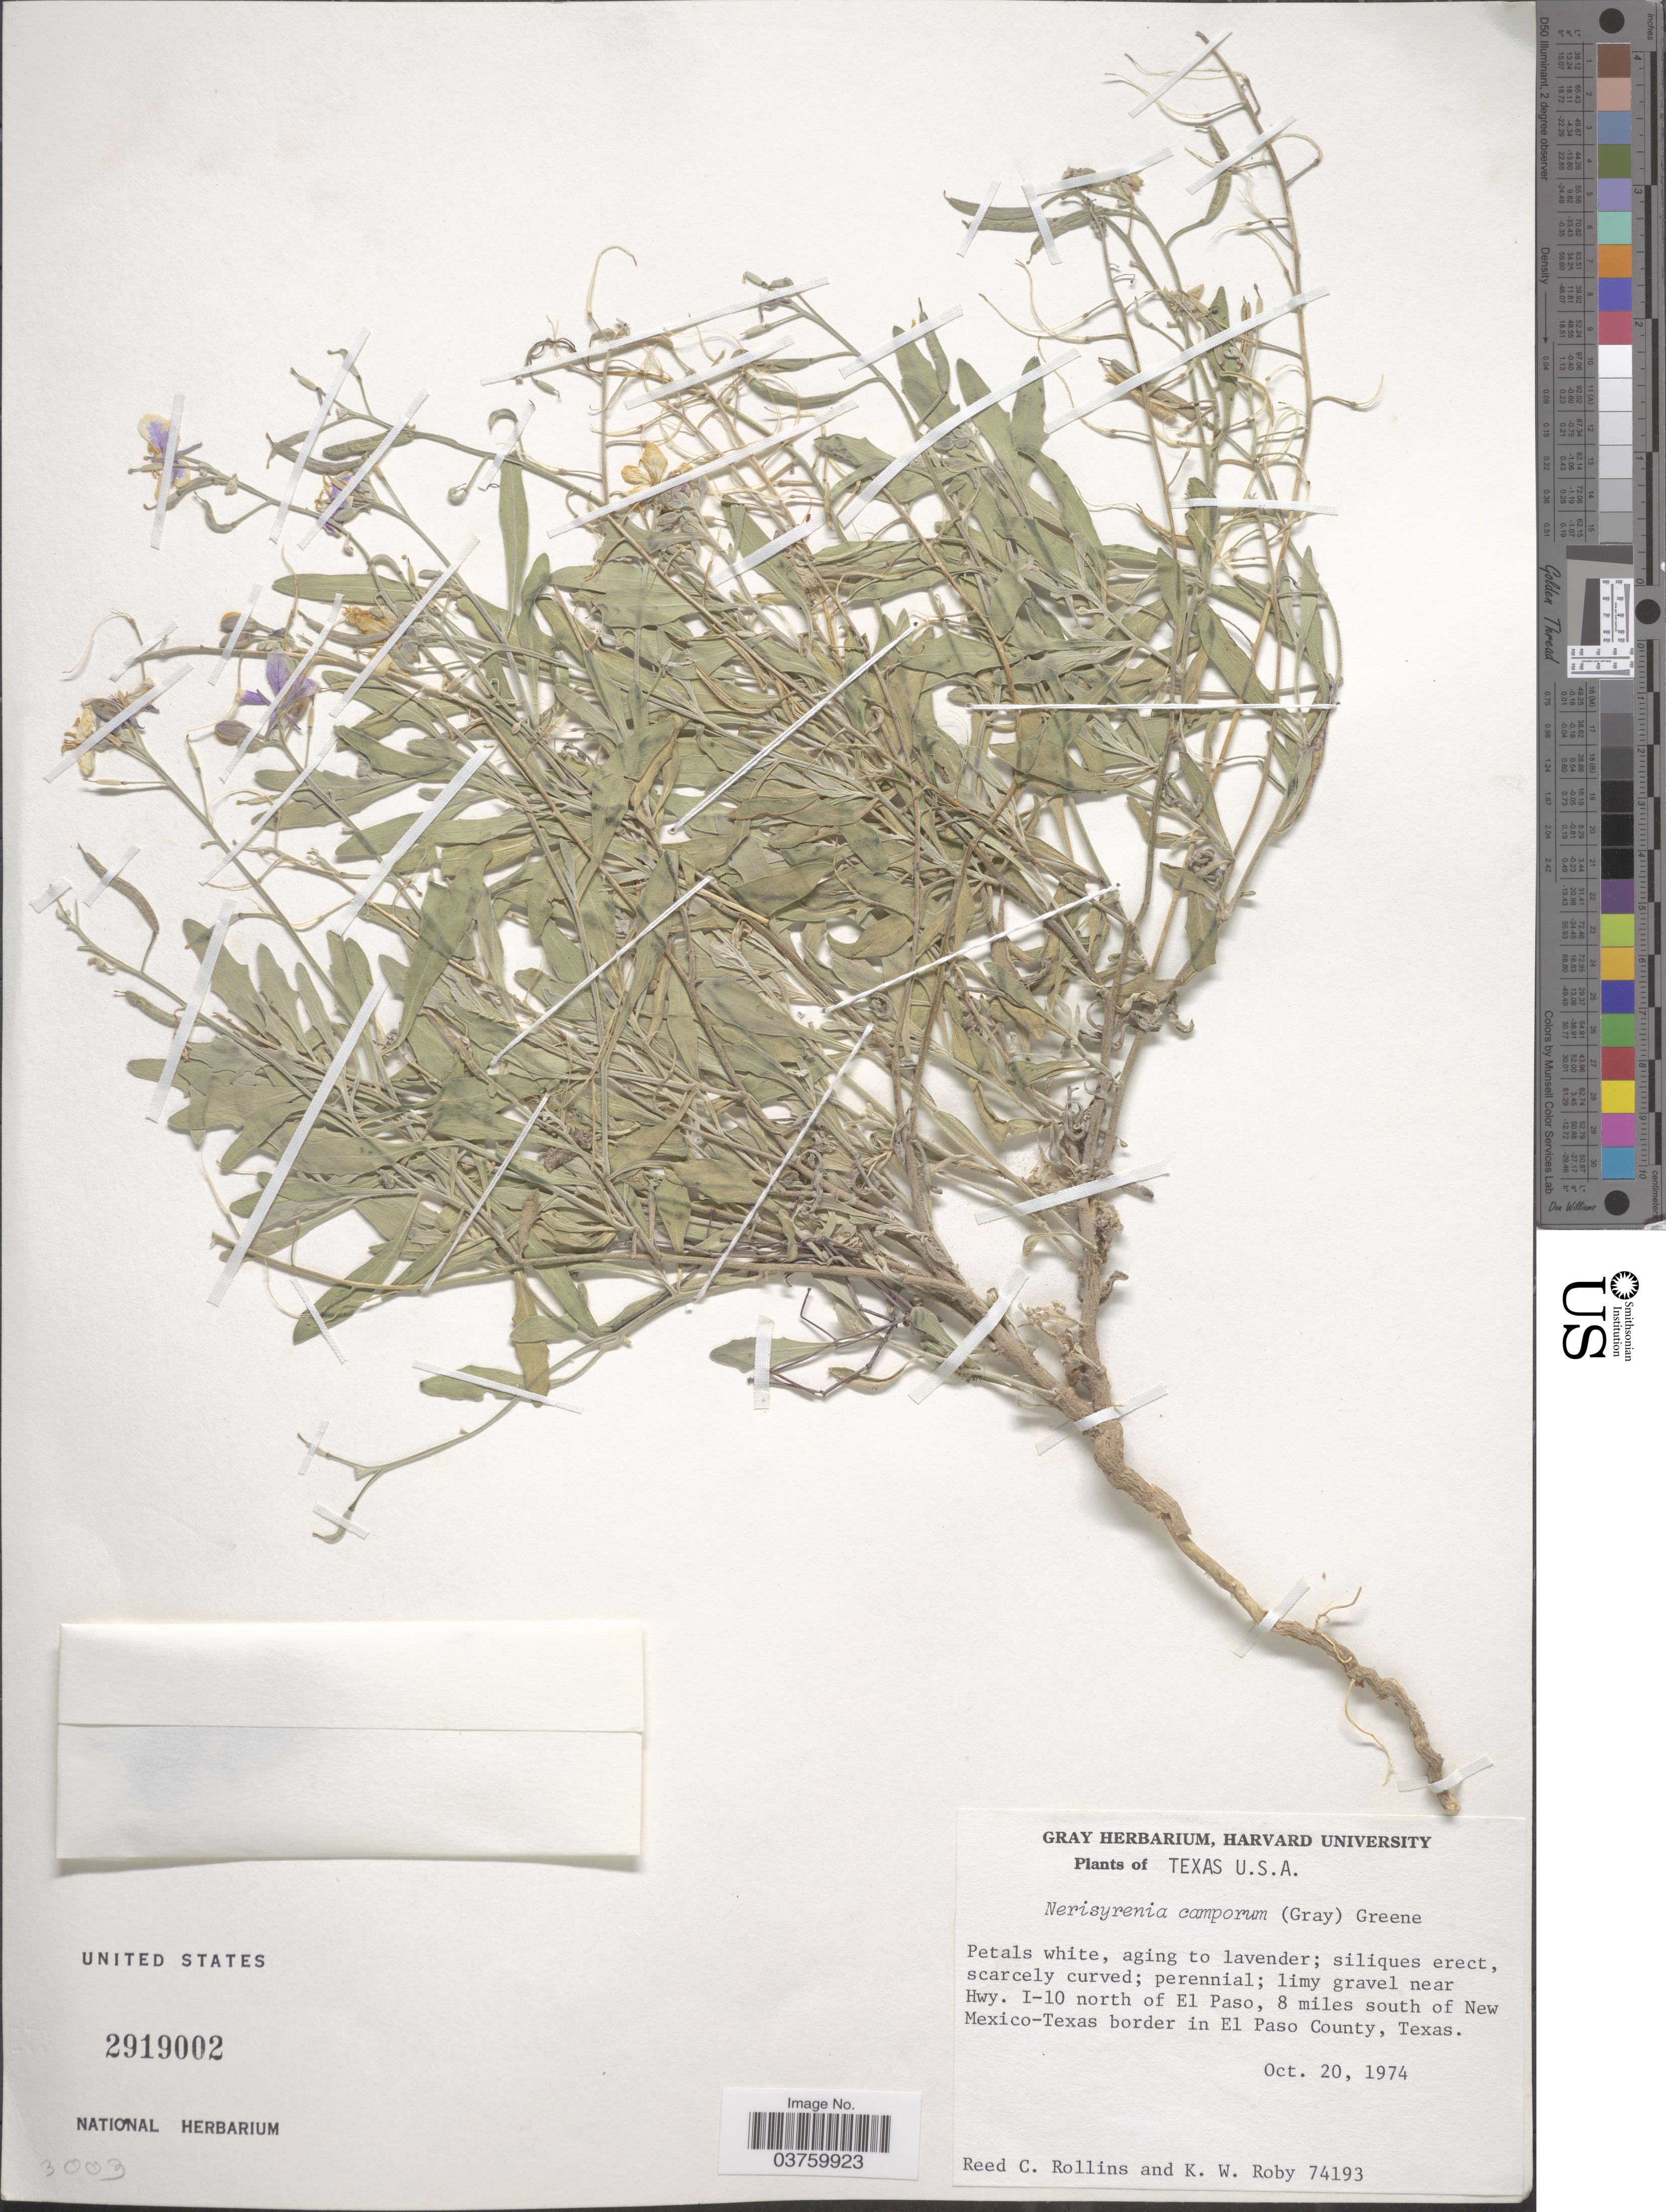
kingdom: Plantae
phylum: Tracheophyta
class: Magnoliopsida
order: Brassicales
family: Brassicaceae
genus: Nerisyrenia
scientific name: Nerisyrenia camporum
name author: (A. Gray) Greene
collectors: R. C. Rollins & K. W. Roby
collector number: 74193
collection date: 1974-10-20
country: United States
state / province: Texas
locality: Limy gravel near Hwy. I-10 north of El Paso, 8 miles south of New Mexico-Texas border in El Paso County.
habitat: limy gravel near highway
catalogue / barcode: US 2919002